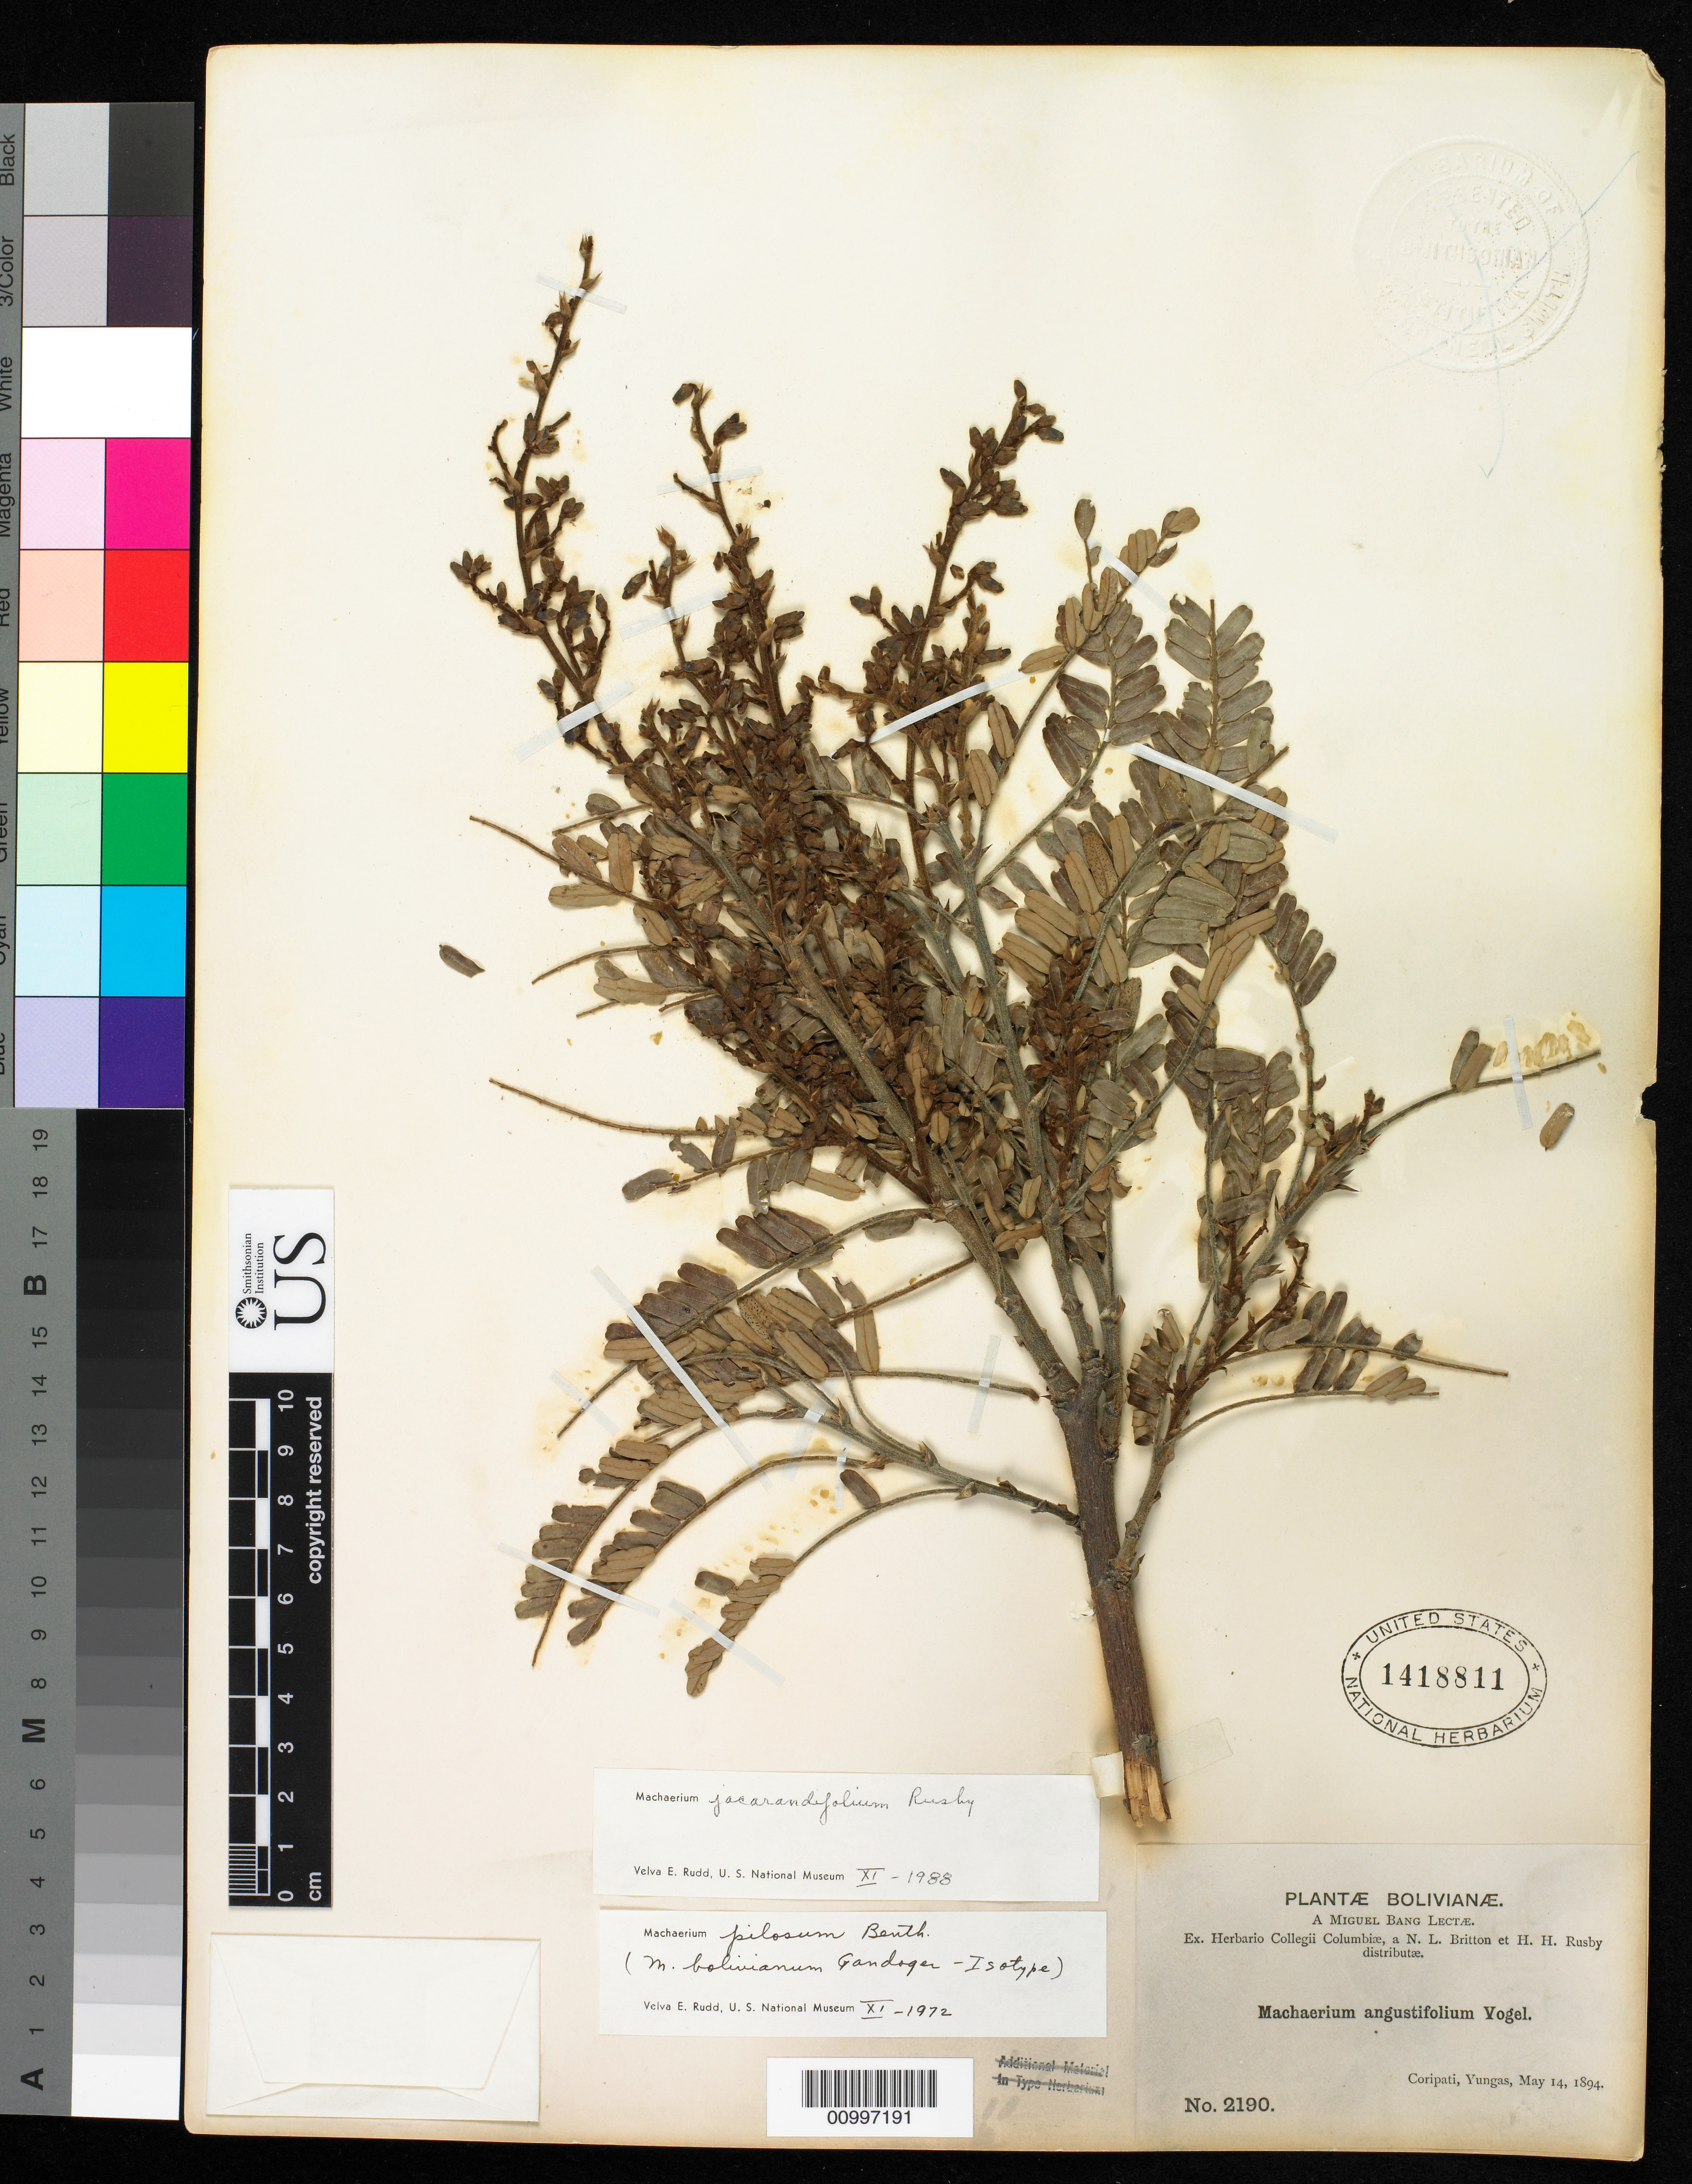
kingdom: Plantae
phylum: Tracheophyta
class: Magnoliopsida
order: Fabales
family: Fabaceae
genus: Machaerium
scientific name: Machaerium bolivianum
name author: Gand.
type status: Isotype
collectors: M. Bang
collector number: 2190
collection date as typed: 14 May 1894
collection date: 1894-05-14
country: Bolivia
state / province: La Paz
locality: Coripati, Yungas.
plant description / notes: From the herbarium of J. Donnell Smith.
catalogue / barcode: US 1418811